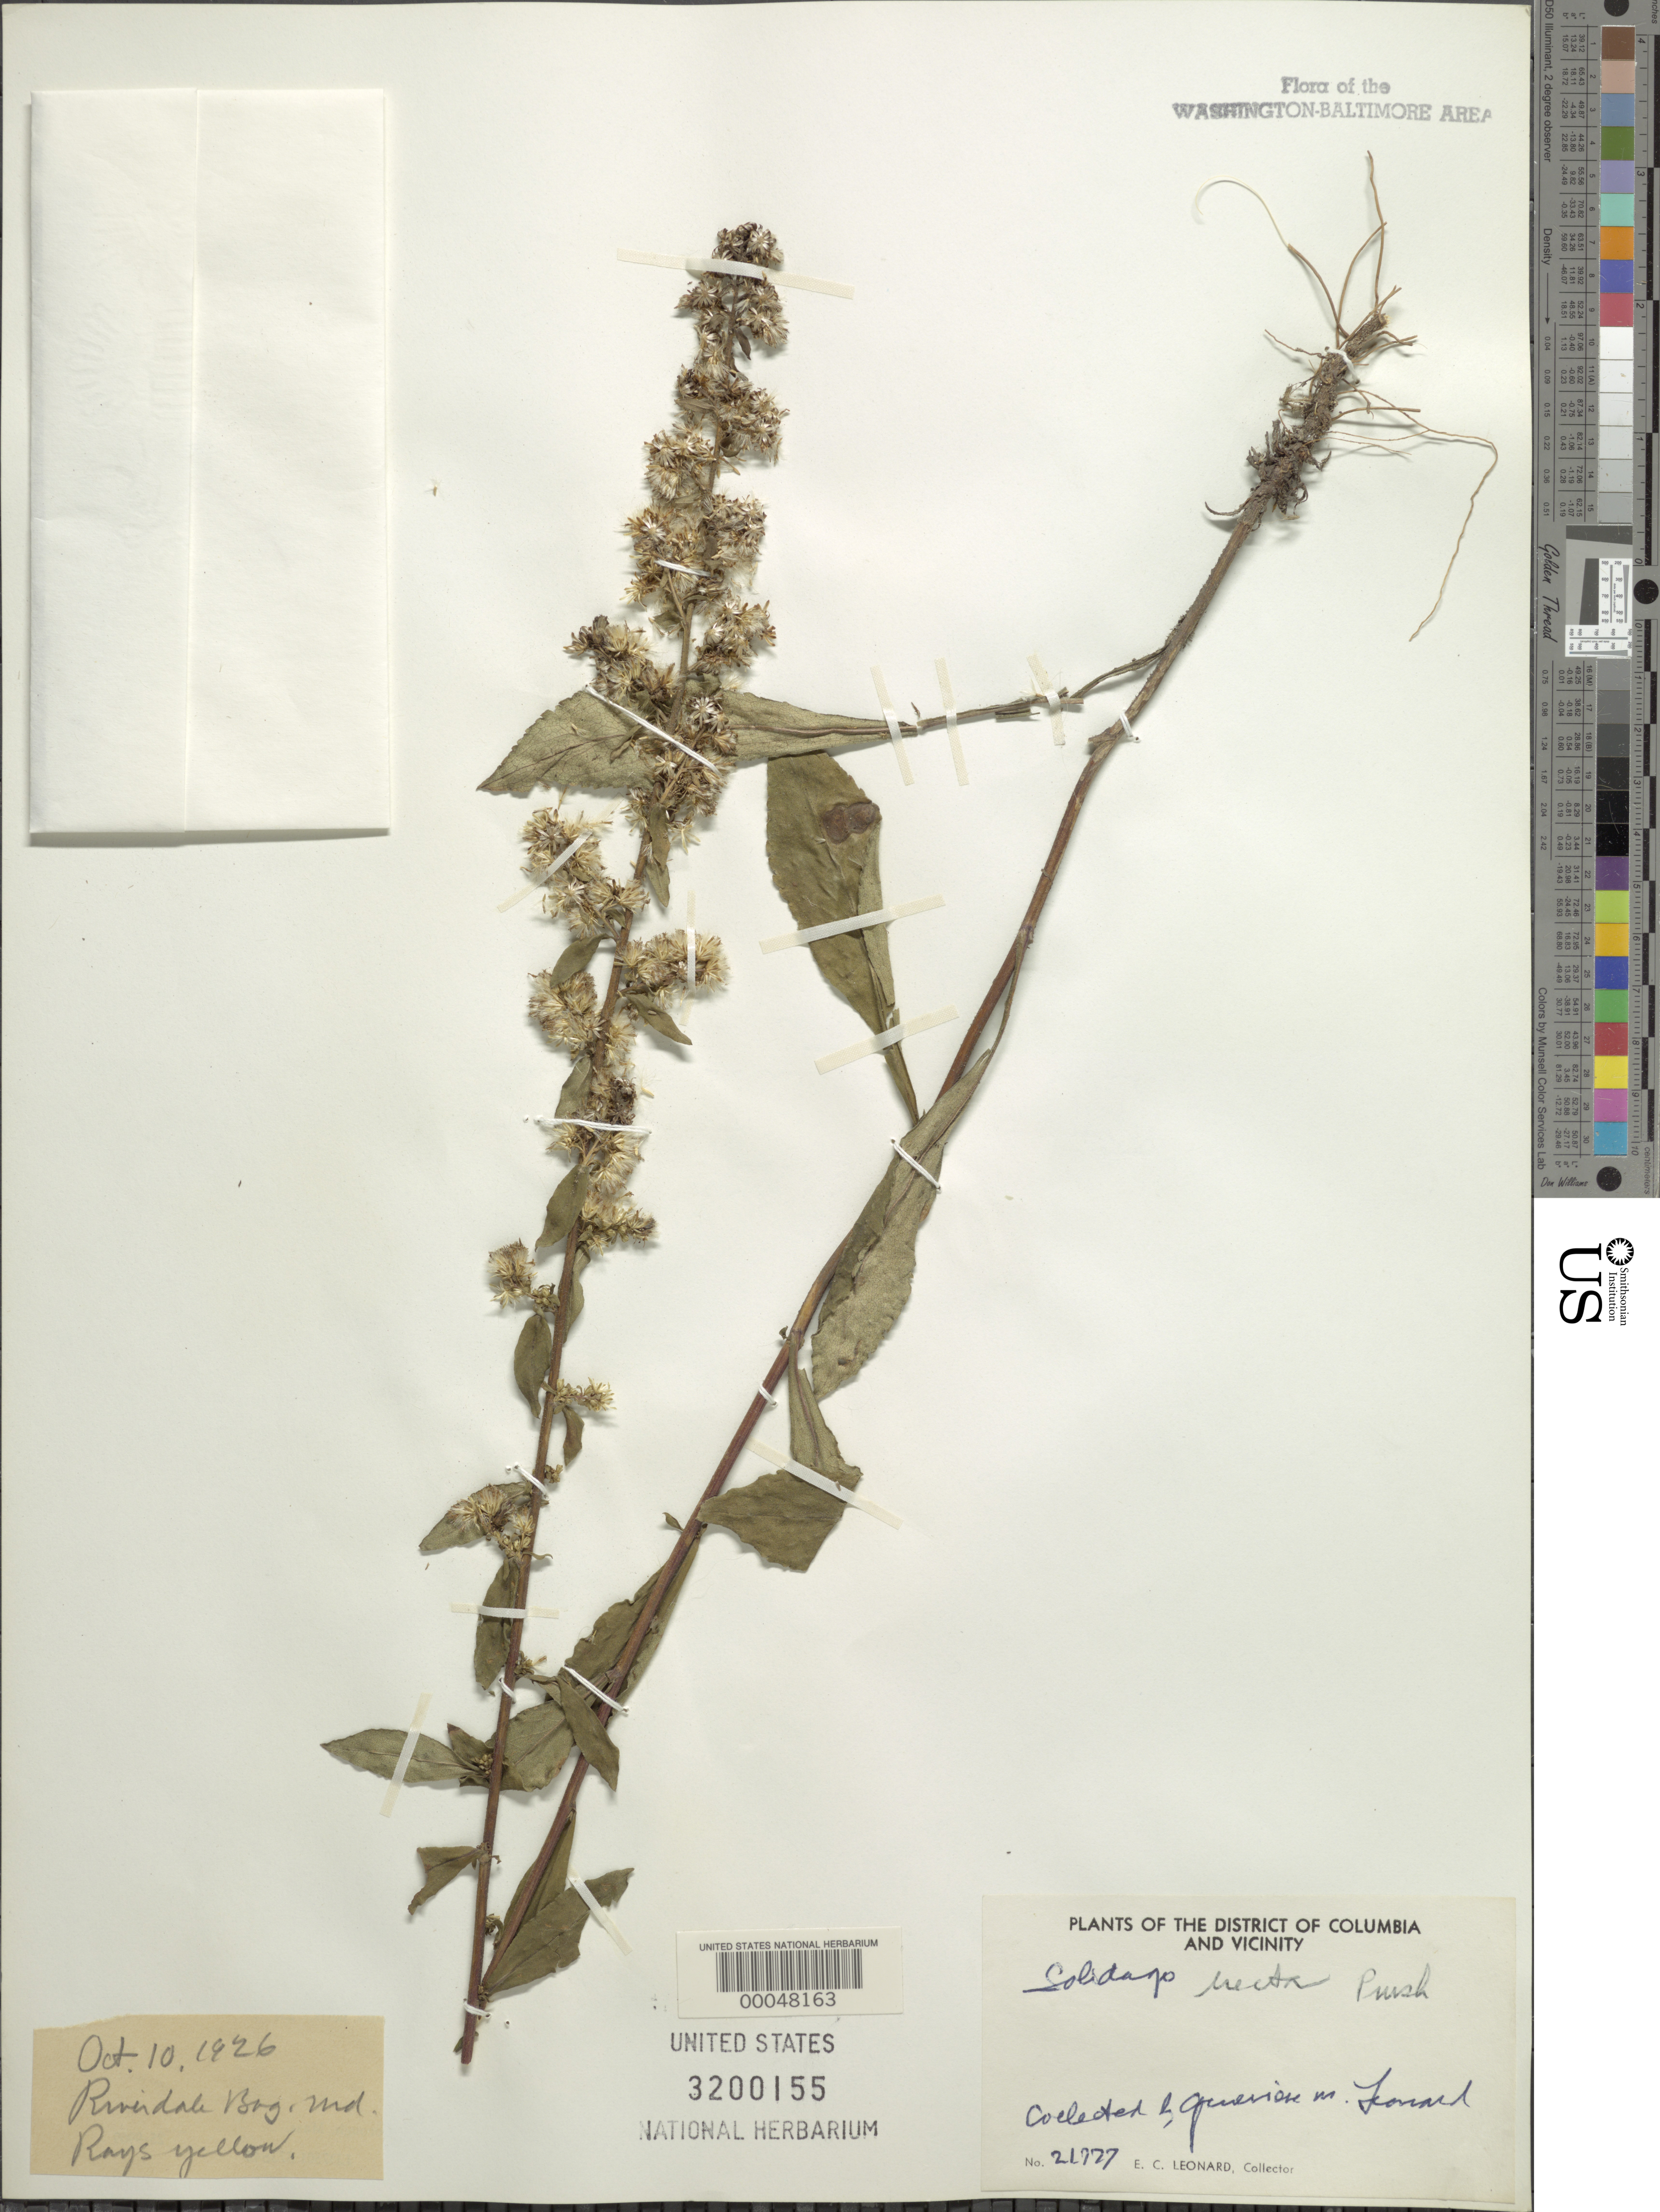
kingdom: Plantae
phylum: Tracheophyta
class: Magnoliopsida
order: Asterales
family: Asteraceae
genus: Solidago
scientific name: Solidago erecta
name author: Pursh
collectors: G. M. Leonard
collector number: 21777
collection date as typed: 10 Oct 1926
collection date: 1926-10-10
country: United States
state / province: Maryland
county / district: Prince George's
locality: Riverdale Bog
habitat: Bog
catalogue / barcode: US 3200155